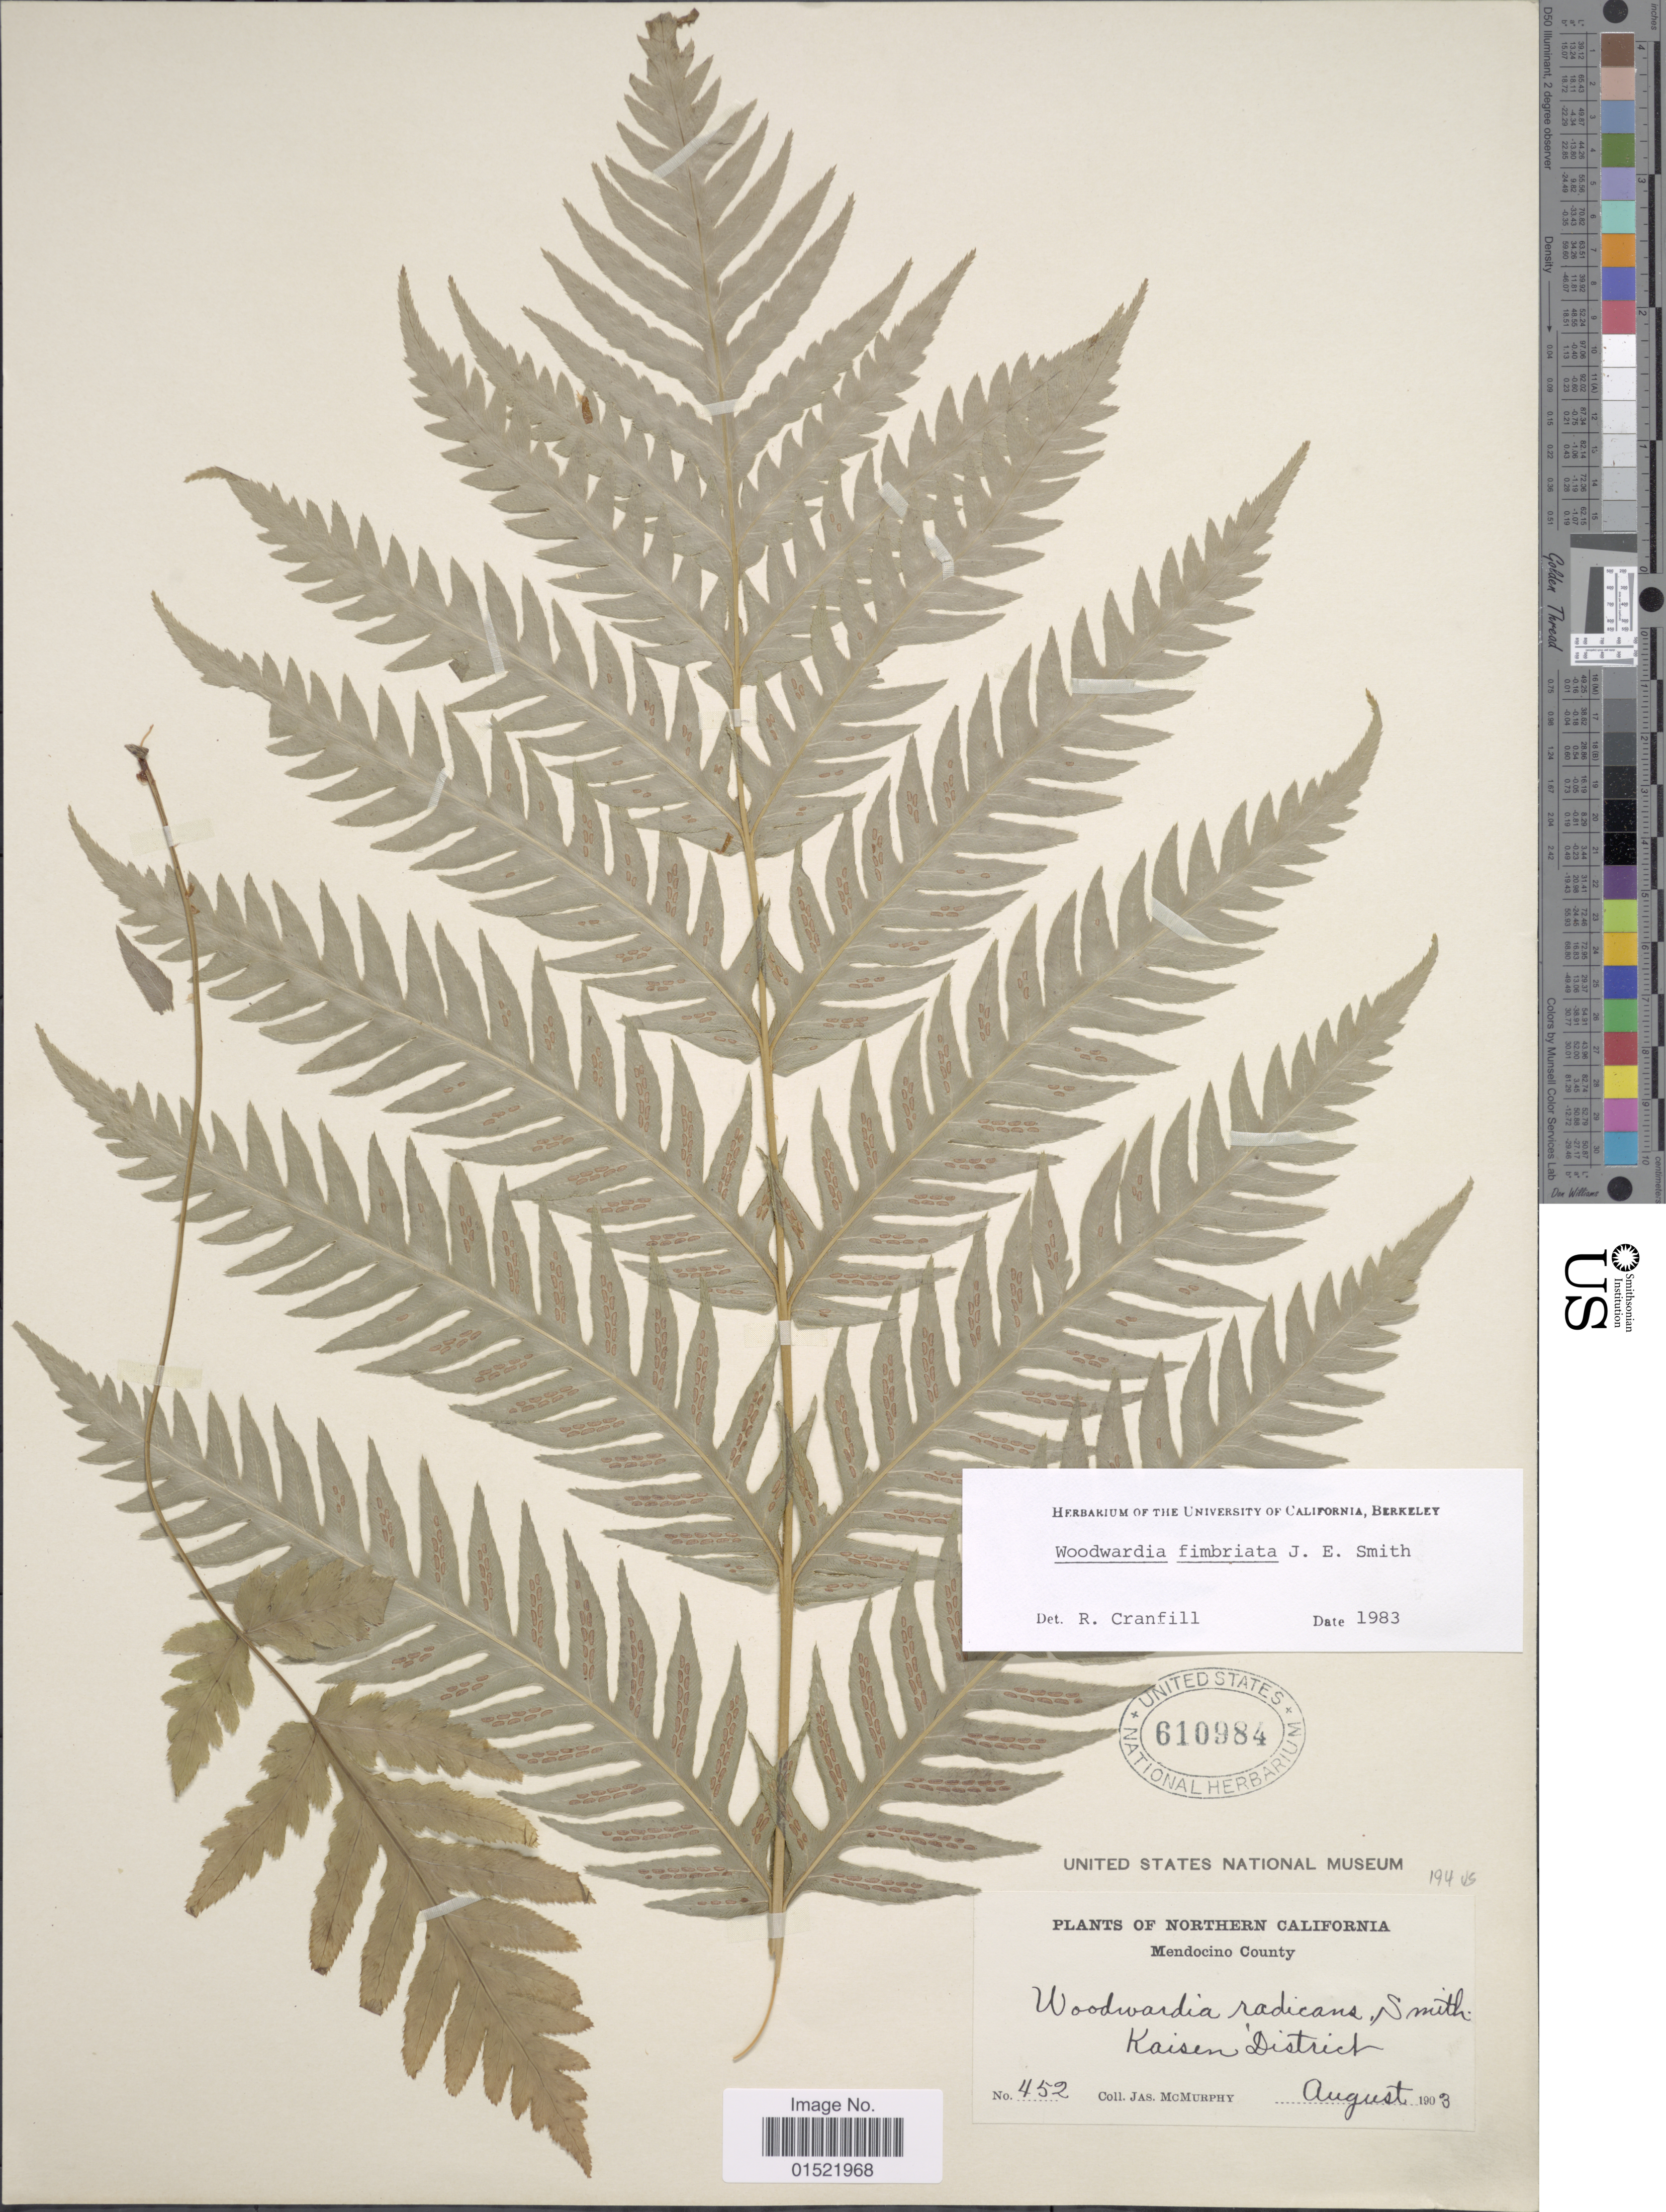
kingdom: Plantae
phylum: Tracheophyta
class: Polypodiopsida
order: Polypodiales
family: Blechnaceae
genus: Woodwardia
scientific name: Woodwardia fimbriata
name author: Sm.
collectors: J. McMurphy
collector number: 452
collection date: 1903-08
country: United States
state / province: California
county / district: Mendocino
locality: Northern California, Mendocino County, Kaisen District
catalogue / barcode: US 610984